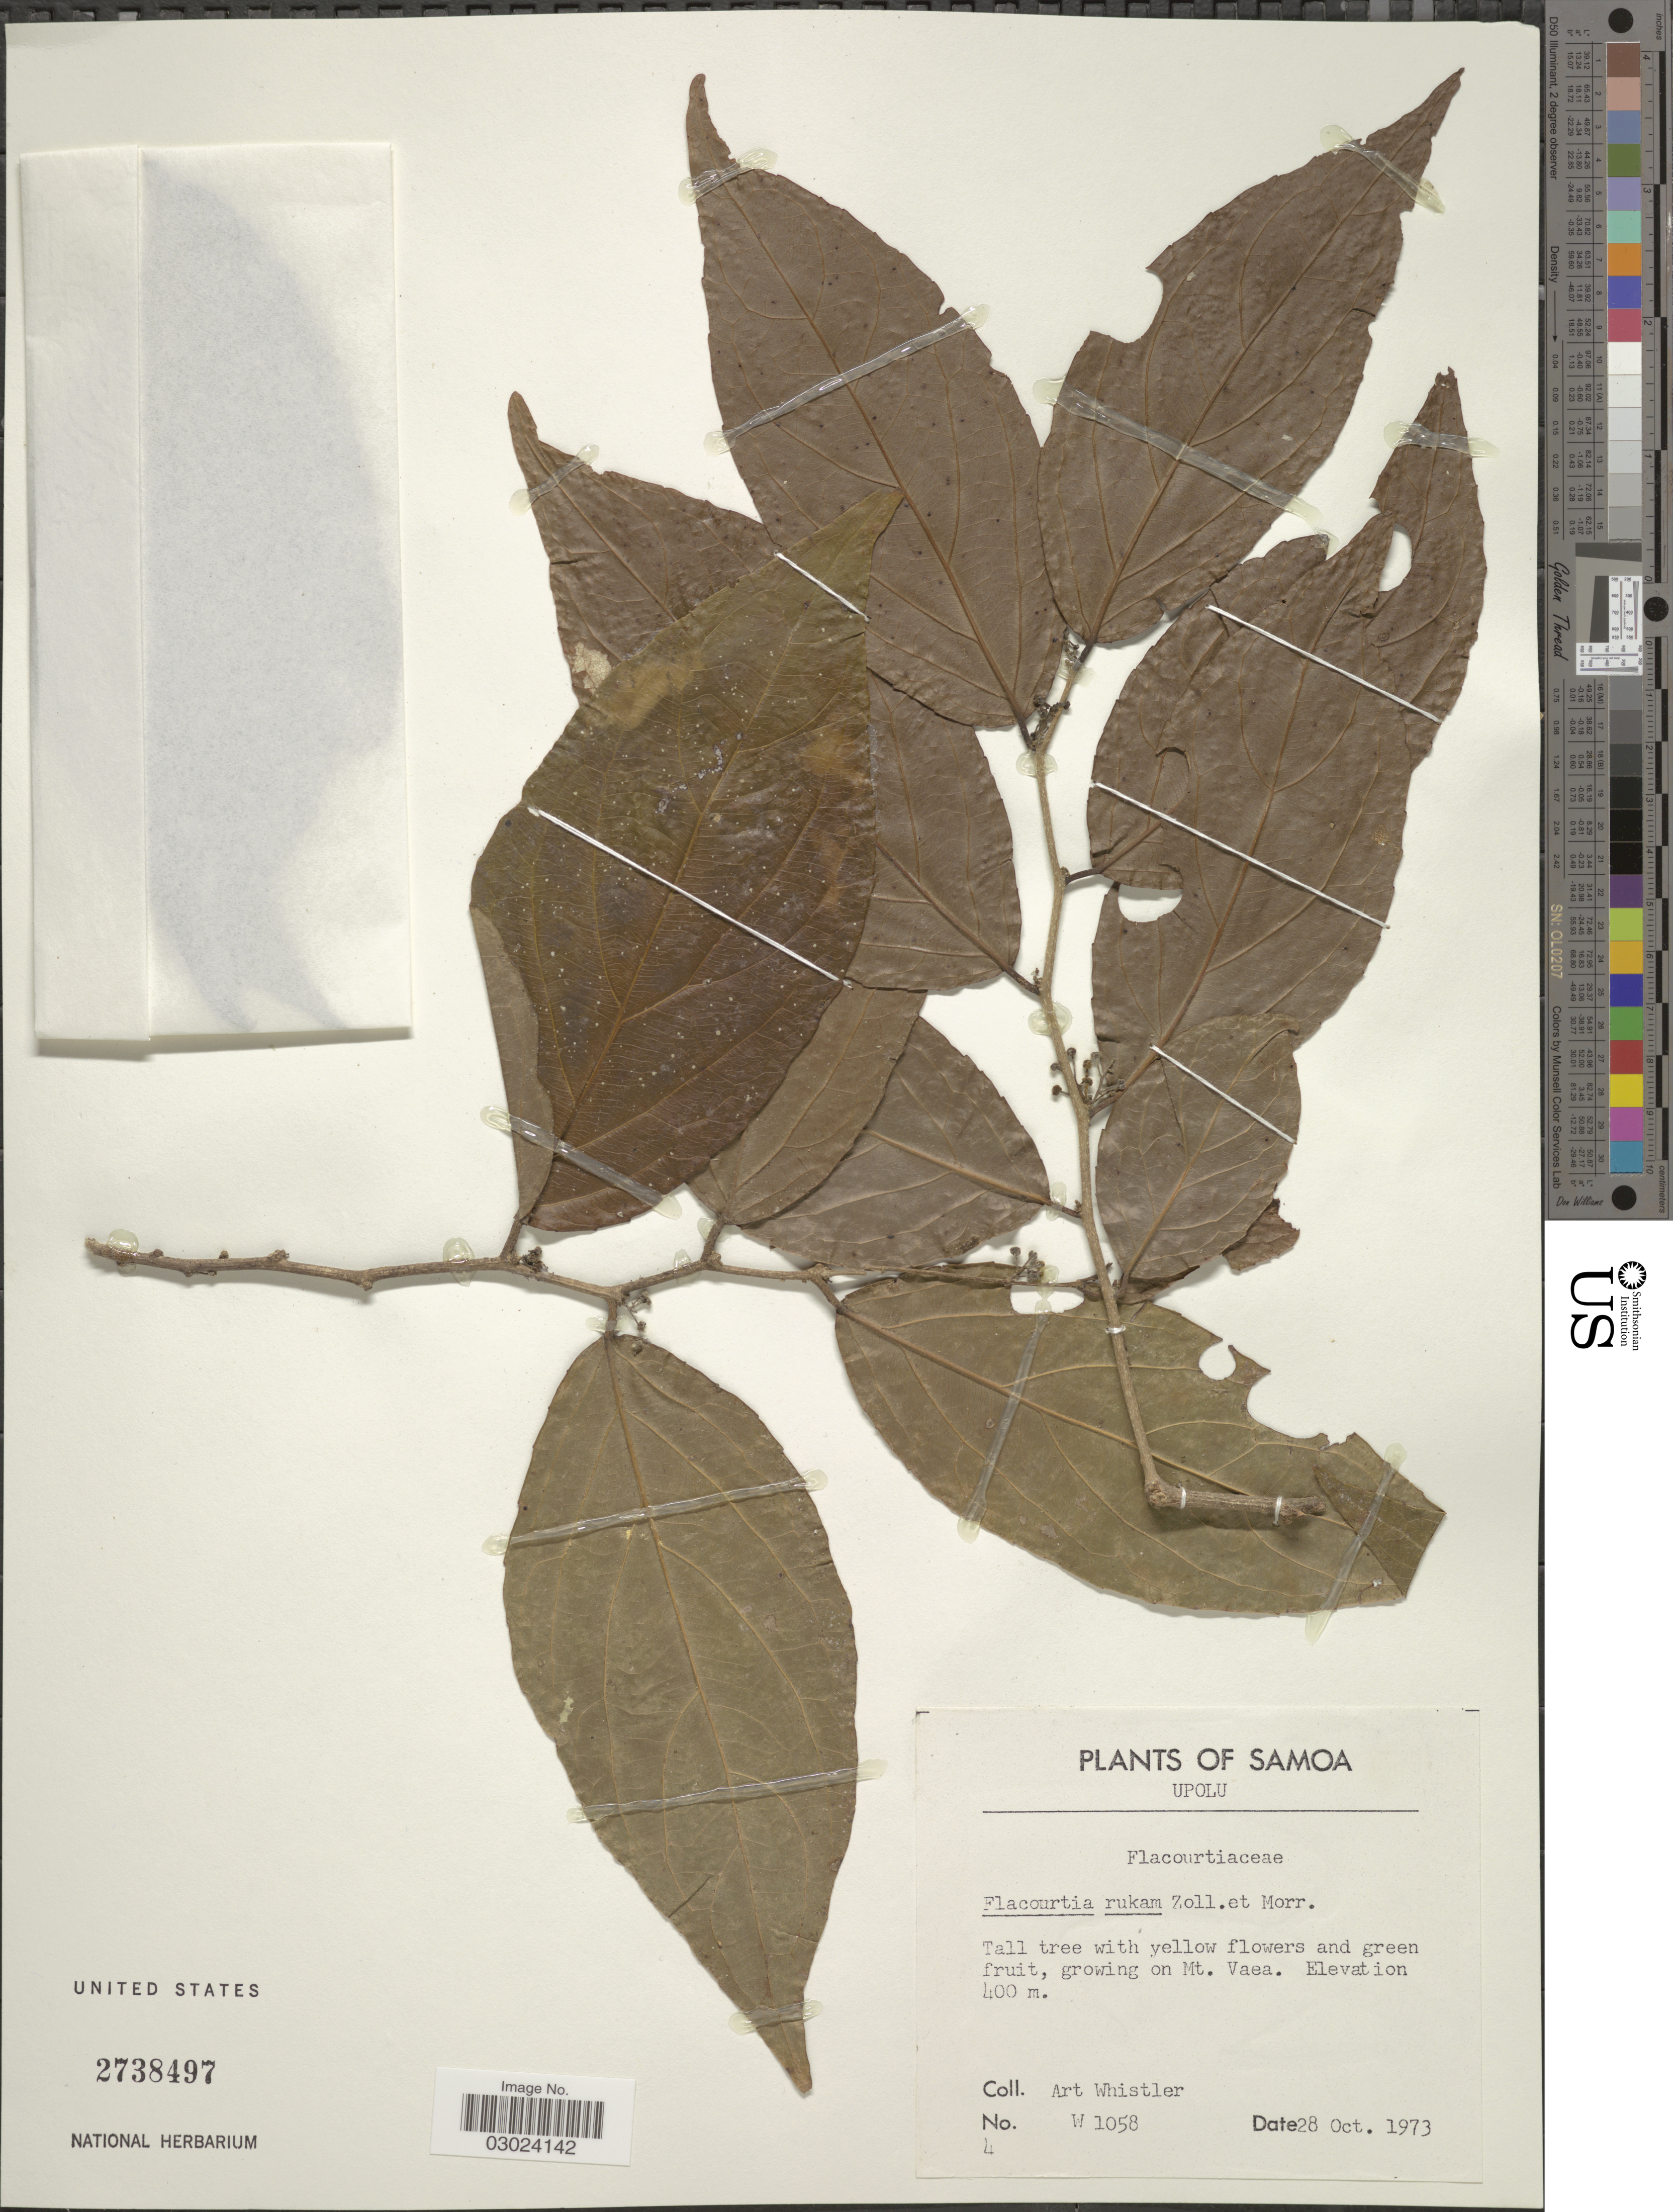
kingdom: Plantae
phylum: Tracheophyta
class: Magnoliopsida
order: Malpighiales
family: Salicaceae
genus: Flacourtia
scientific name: Flacourtia rukam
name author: Zoll. & Moritzi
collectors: A. Whistler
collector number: W1058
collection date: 1973-10-28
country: Samoa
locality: Samoa. Upolu. On Mt. Vaea.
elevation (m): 400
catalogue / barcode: US 2738497